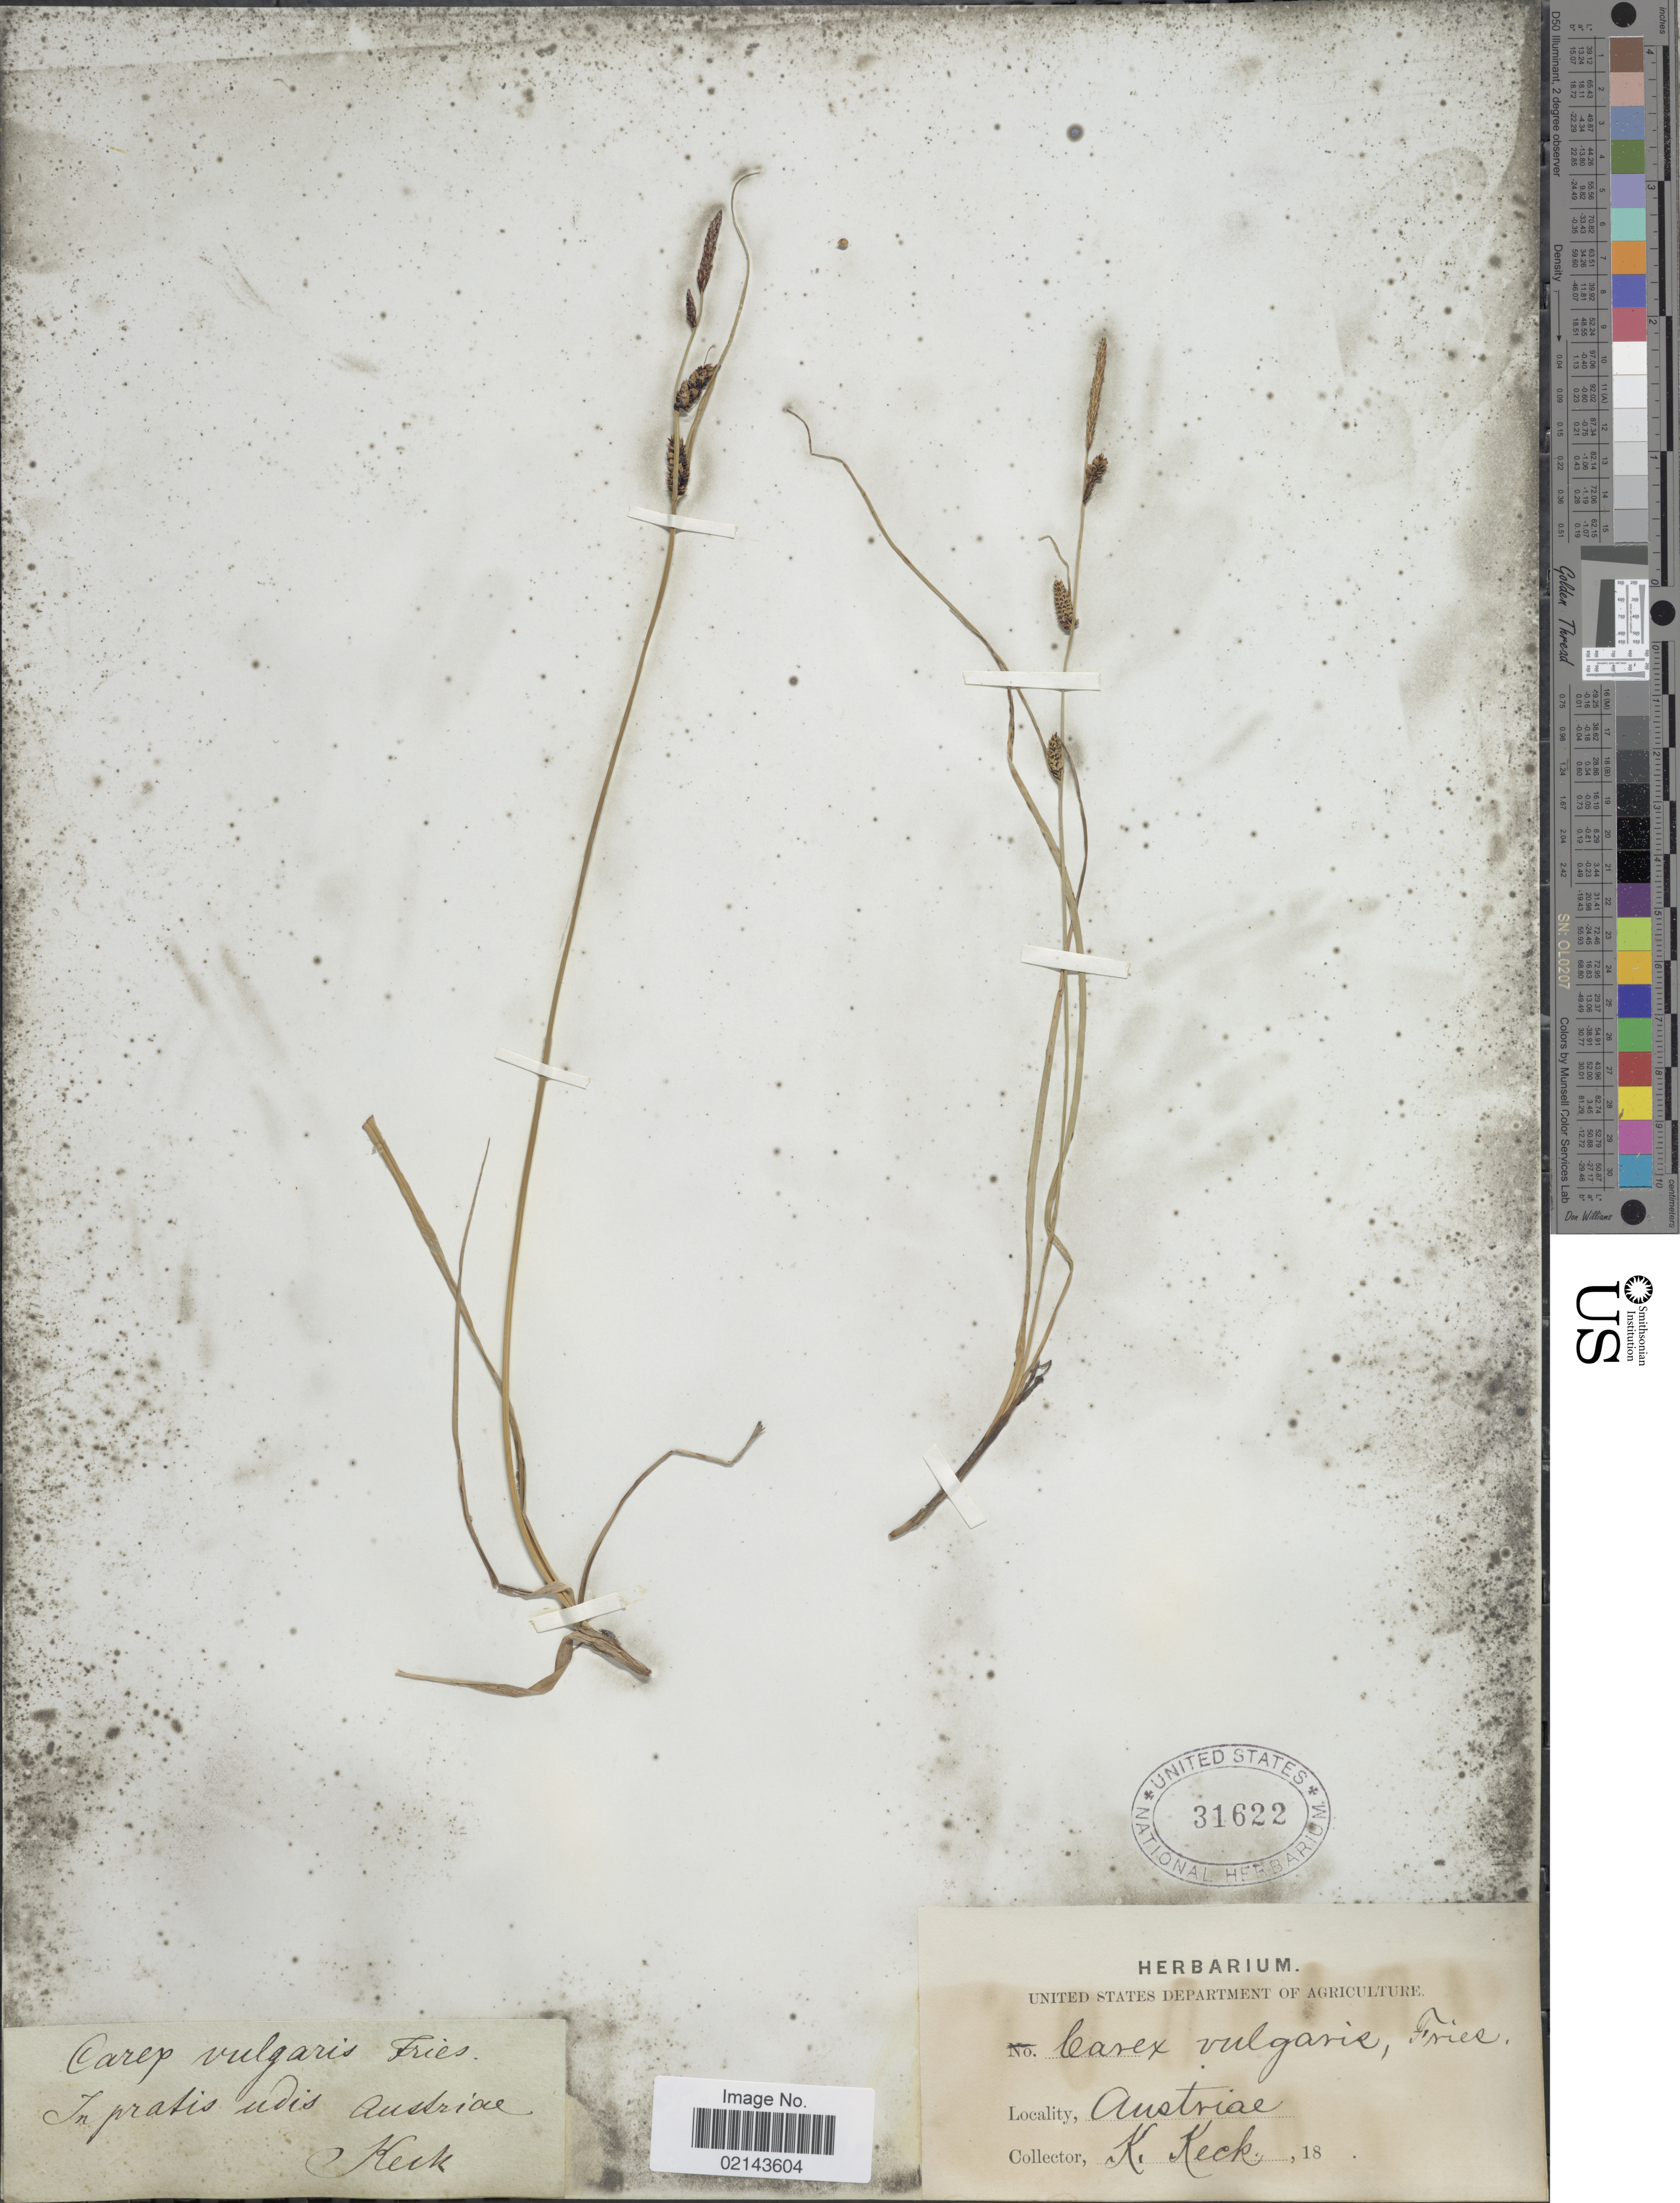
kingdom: Plantae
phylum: Tracheophyta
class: Liliopsida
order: Poales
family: Cyperaceae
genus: Carex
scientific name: Carex nigra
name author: (L.) Reichard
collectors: K. Keck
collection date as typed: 18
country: Austria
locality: In pratis udis Austriae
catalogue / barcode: US 31622